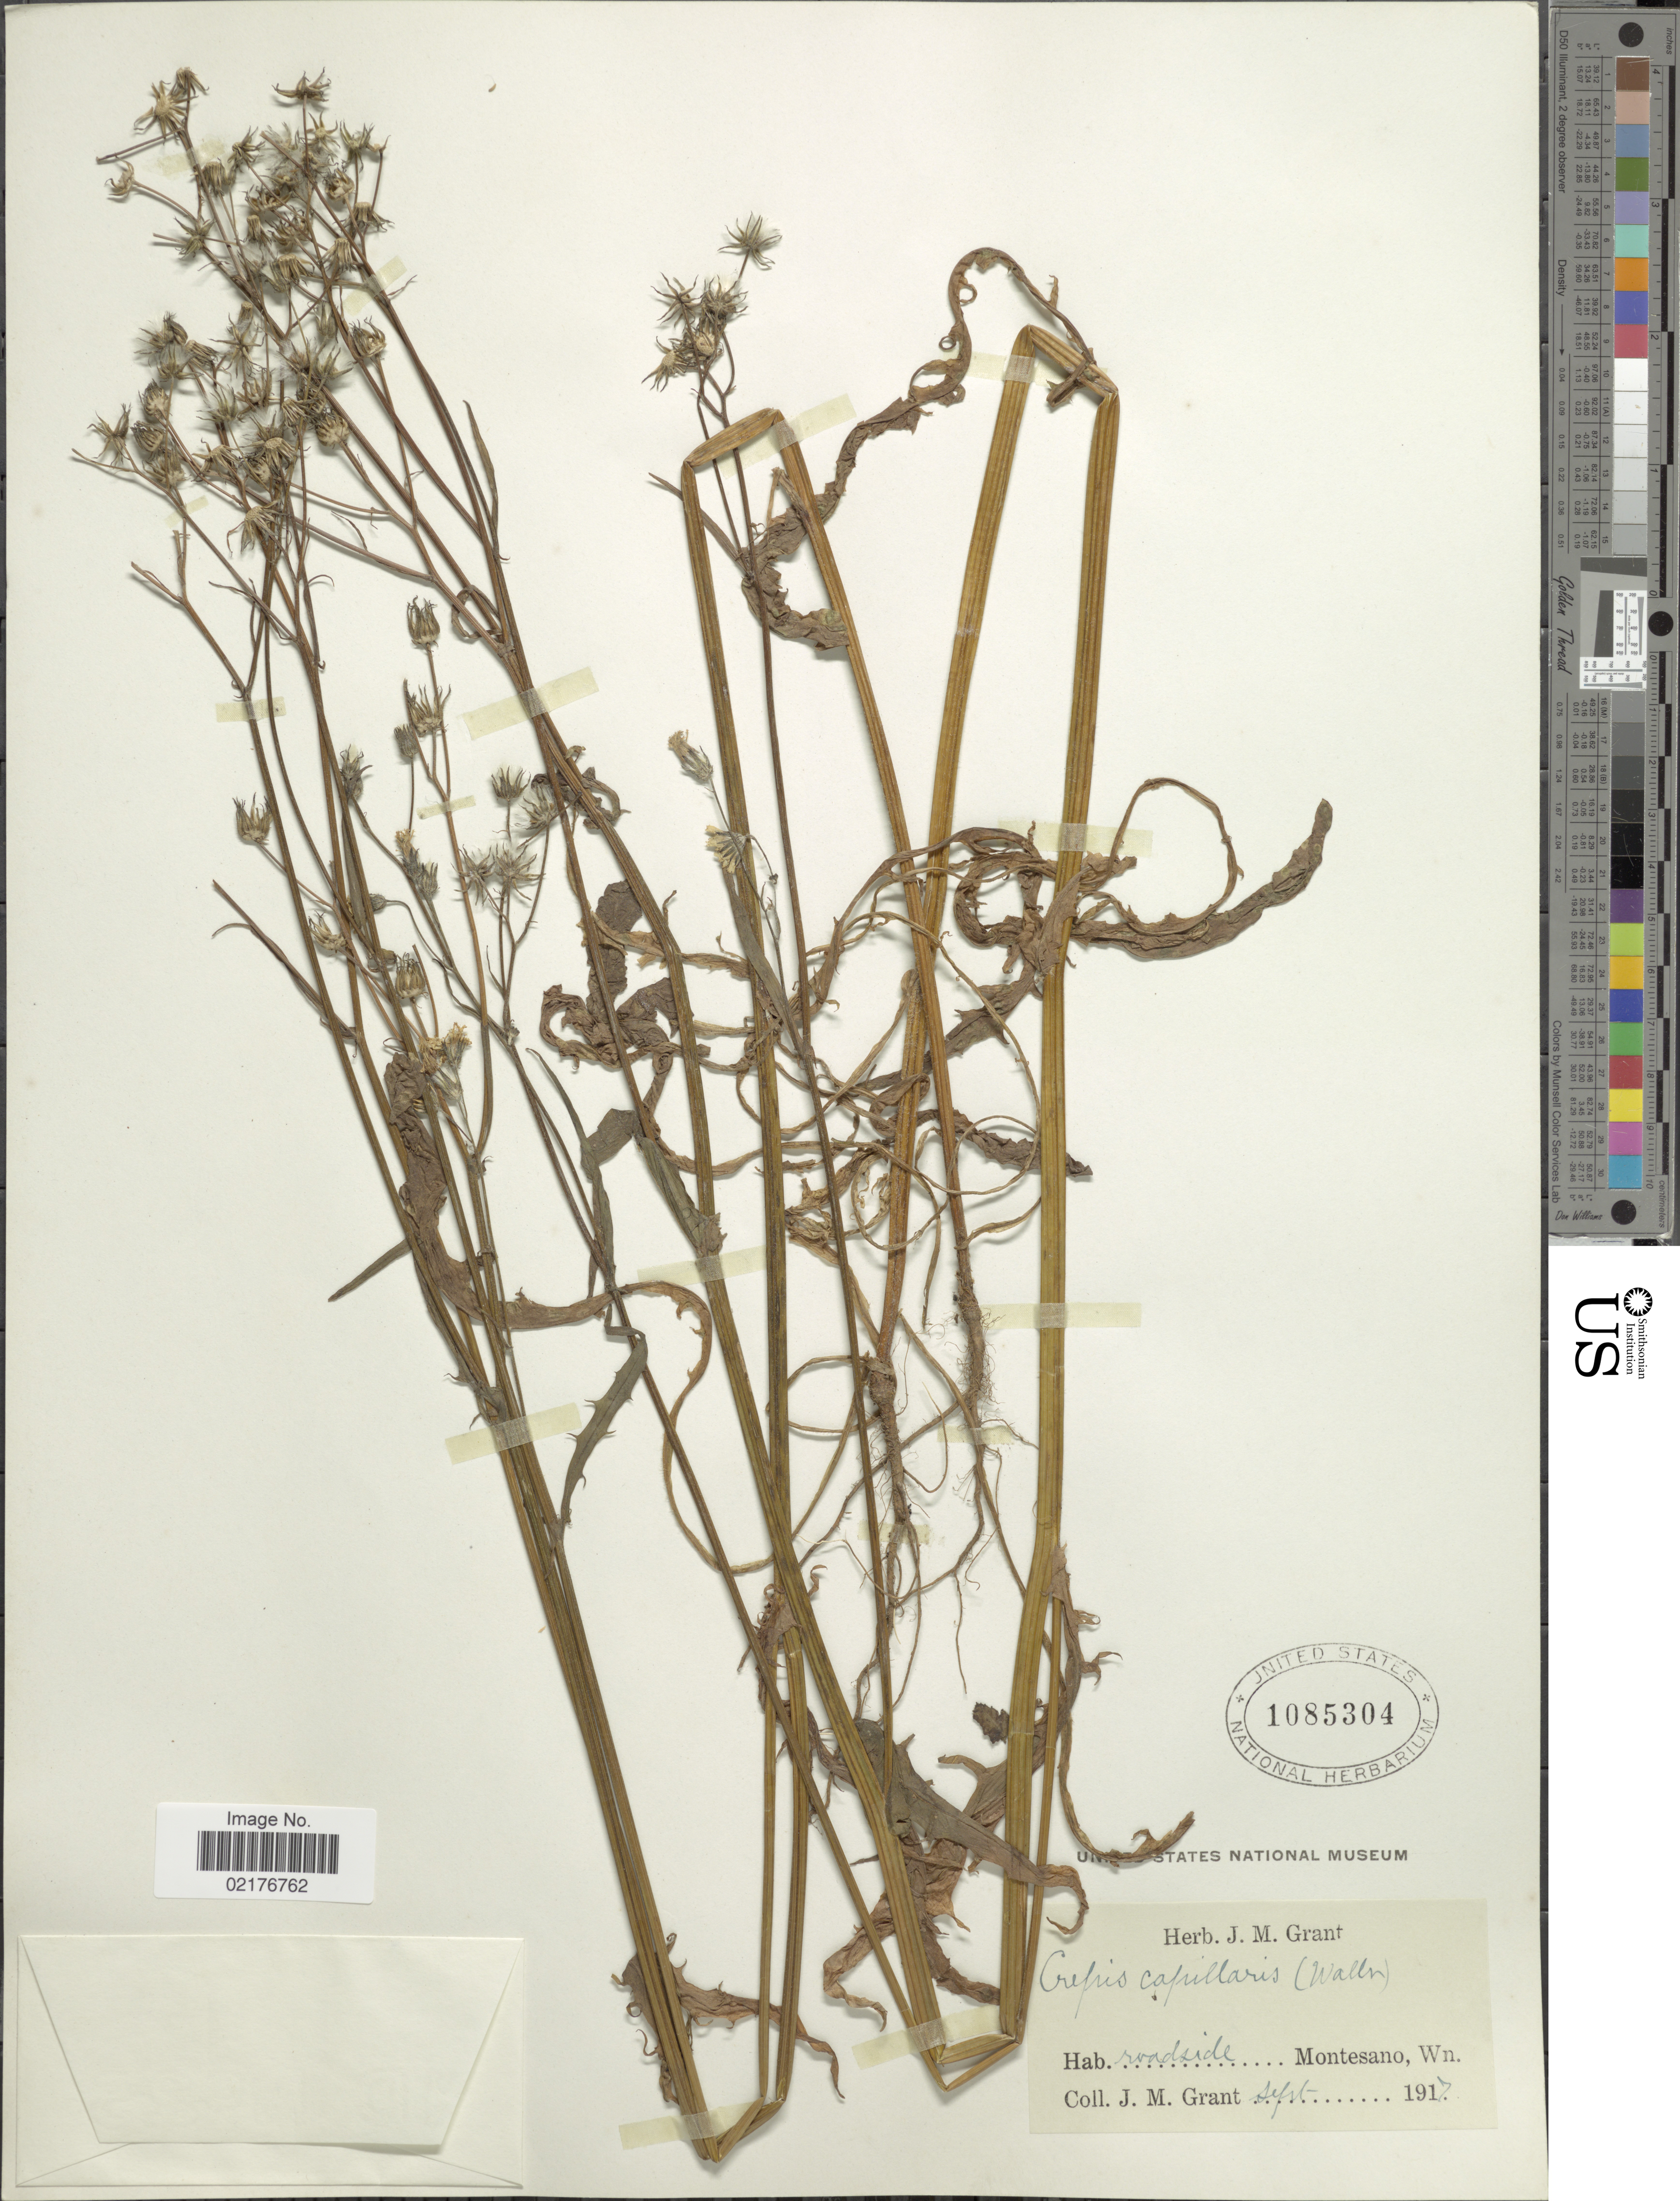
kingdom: Plantae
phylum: Tracheophyta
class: Magnoliopsida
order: Asterales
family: Asteraceae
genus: Crepis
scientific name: Crepis capillaris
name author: (L.) Wallr.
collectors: J. M. Grant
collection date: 1917-09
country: United States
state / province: Washington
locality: Roadside, Montesano, Wn.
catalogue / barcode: US 1085304